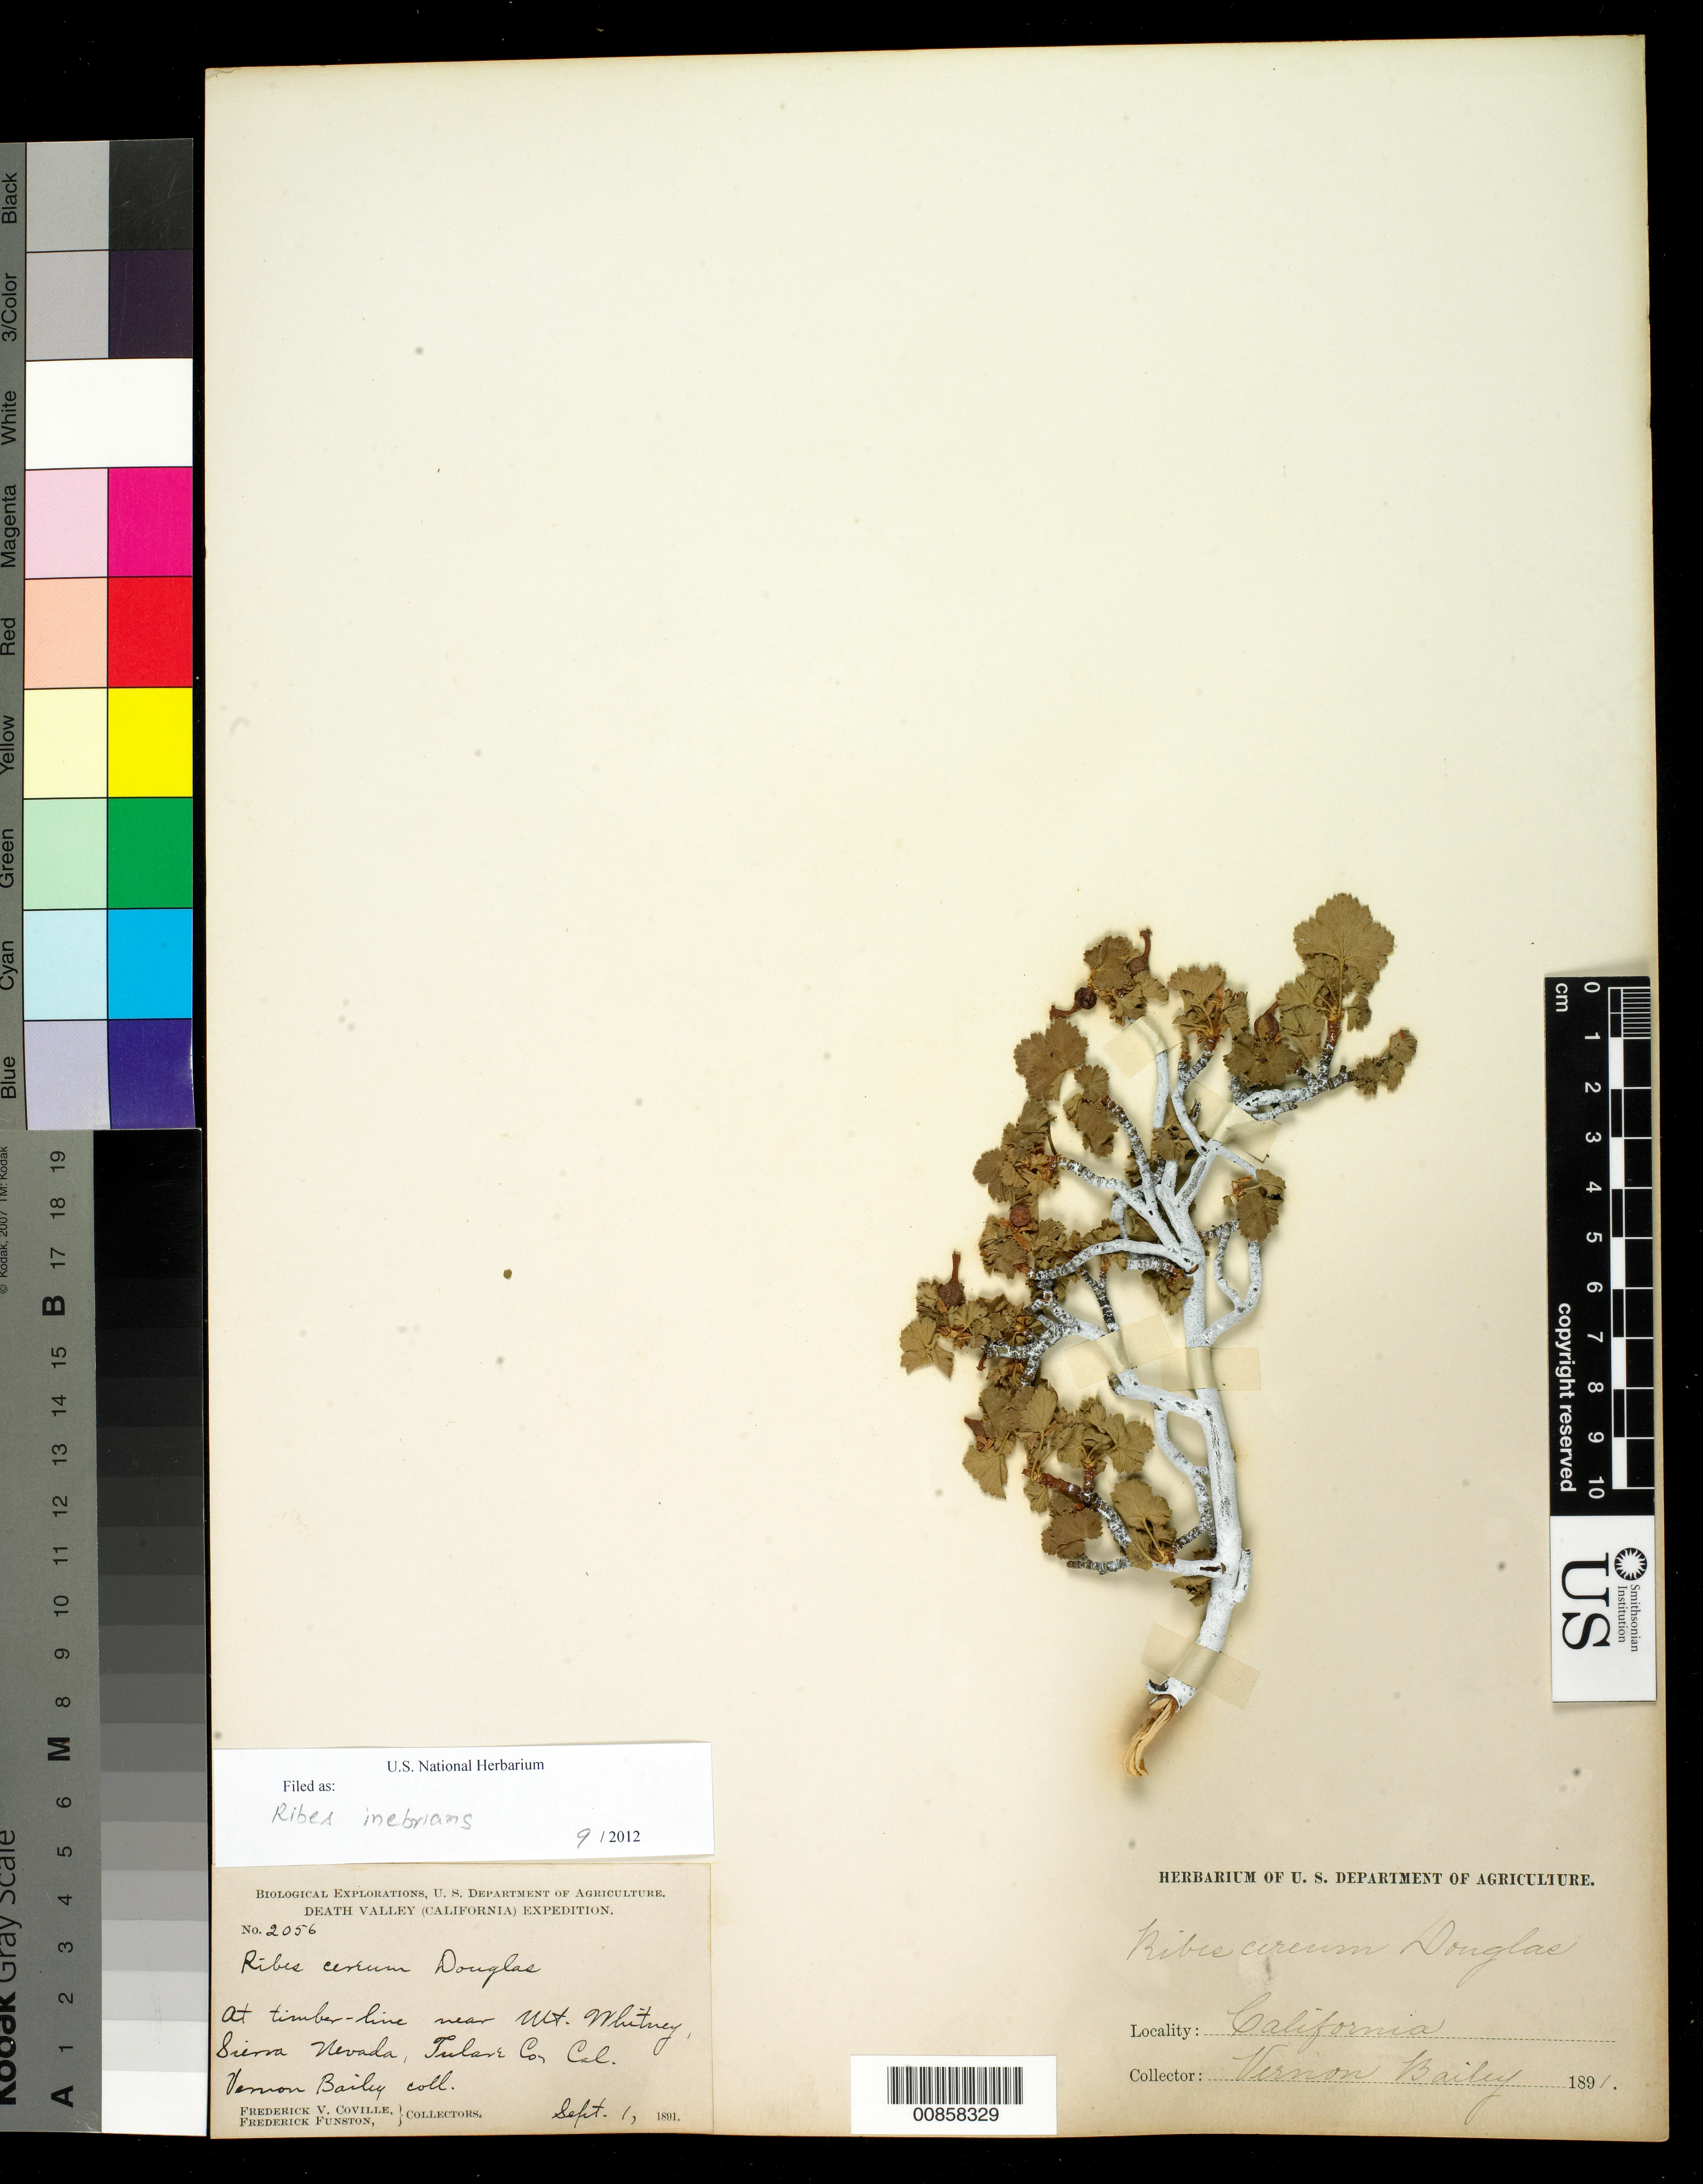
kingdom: Plantae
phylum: Tracheophyta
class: Magnoliopsida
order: Saxifragales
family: Grossulariaceae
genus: Ribes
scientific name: Ribes inebrians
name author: Lindl.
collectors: V. O. Bailey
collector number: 2056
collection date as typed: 01 Sep 1891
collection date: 1891-09-01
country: United States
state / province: California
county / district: Tulare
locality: At timber-line near Mt. Whitney, Sierra Nevada